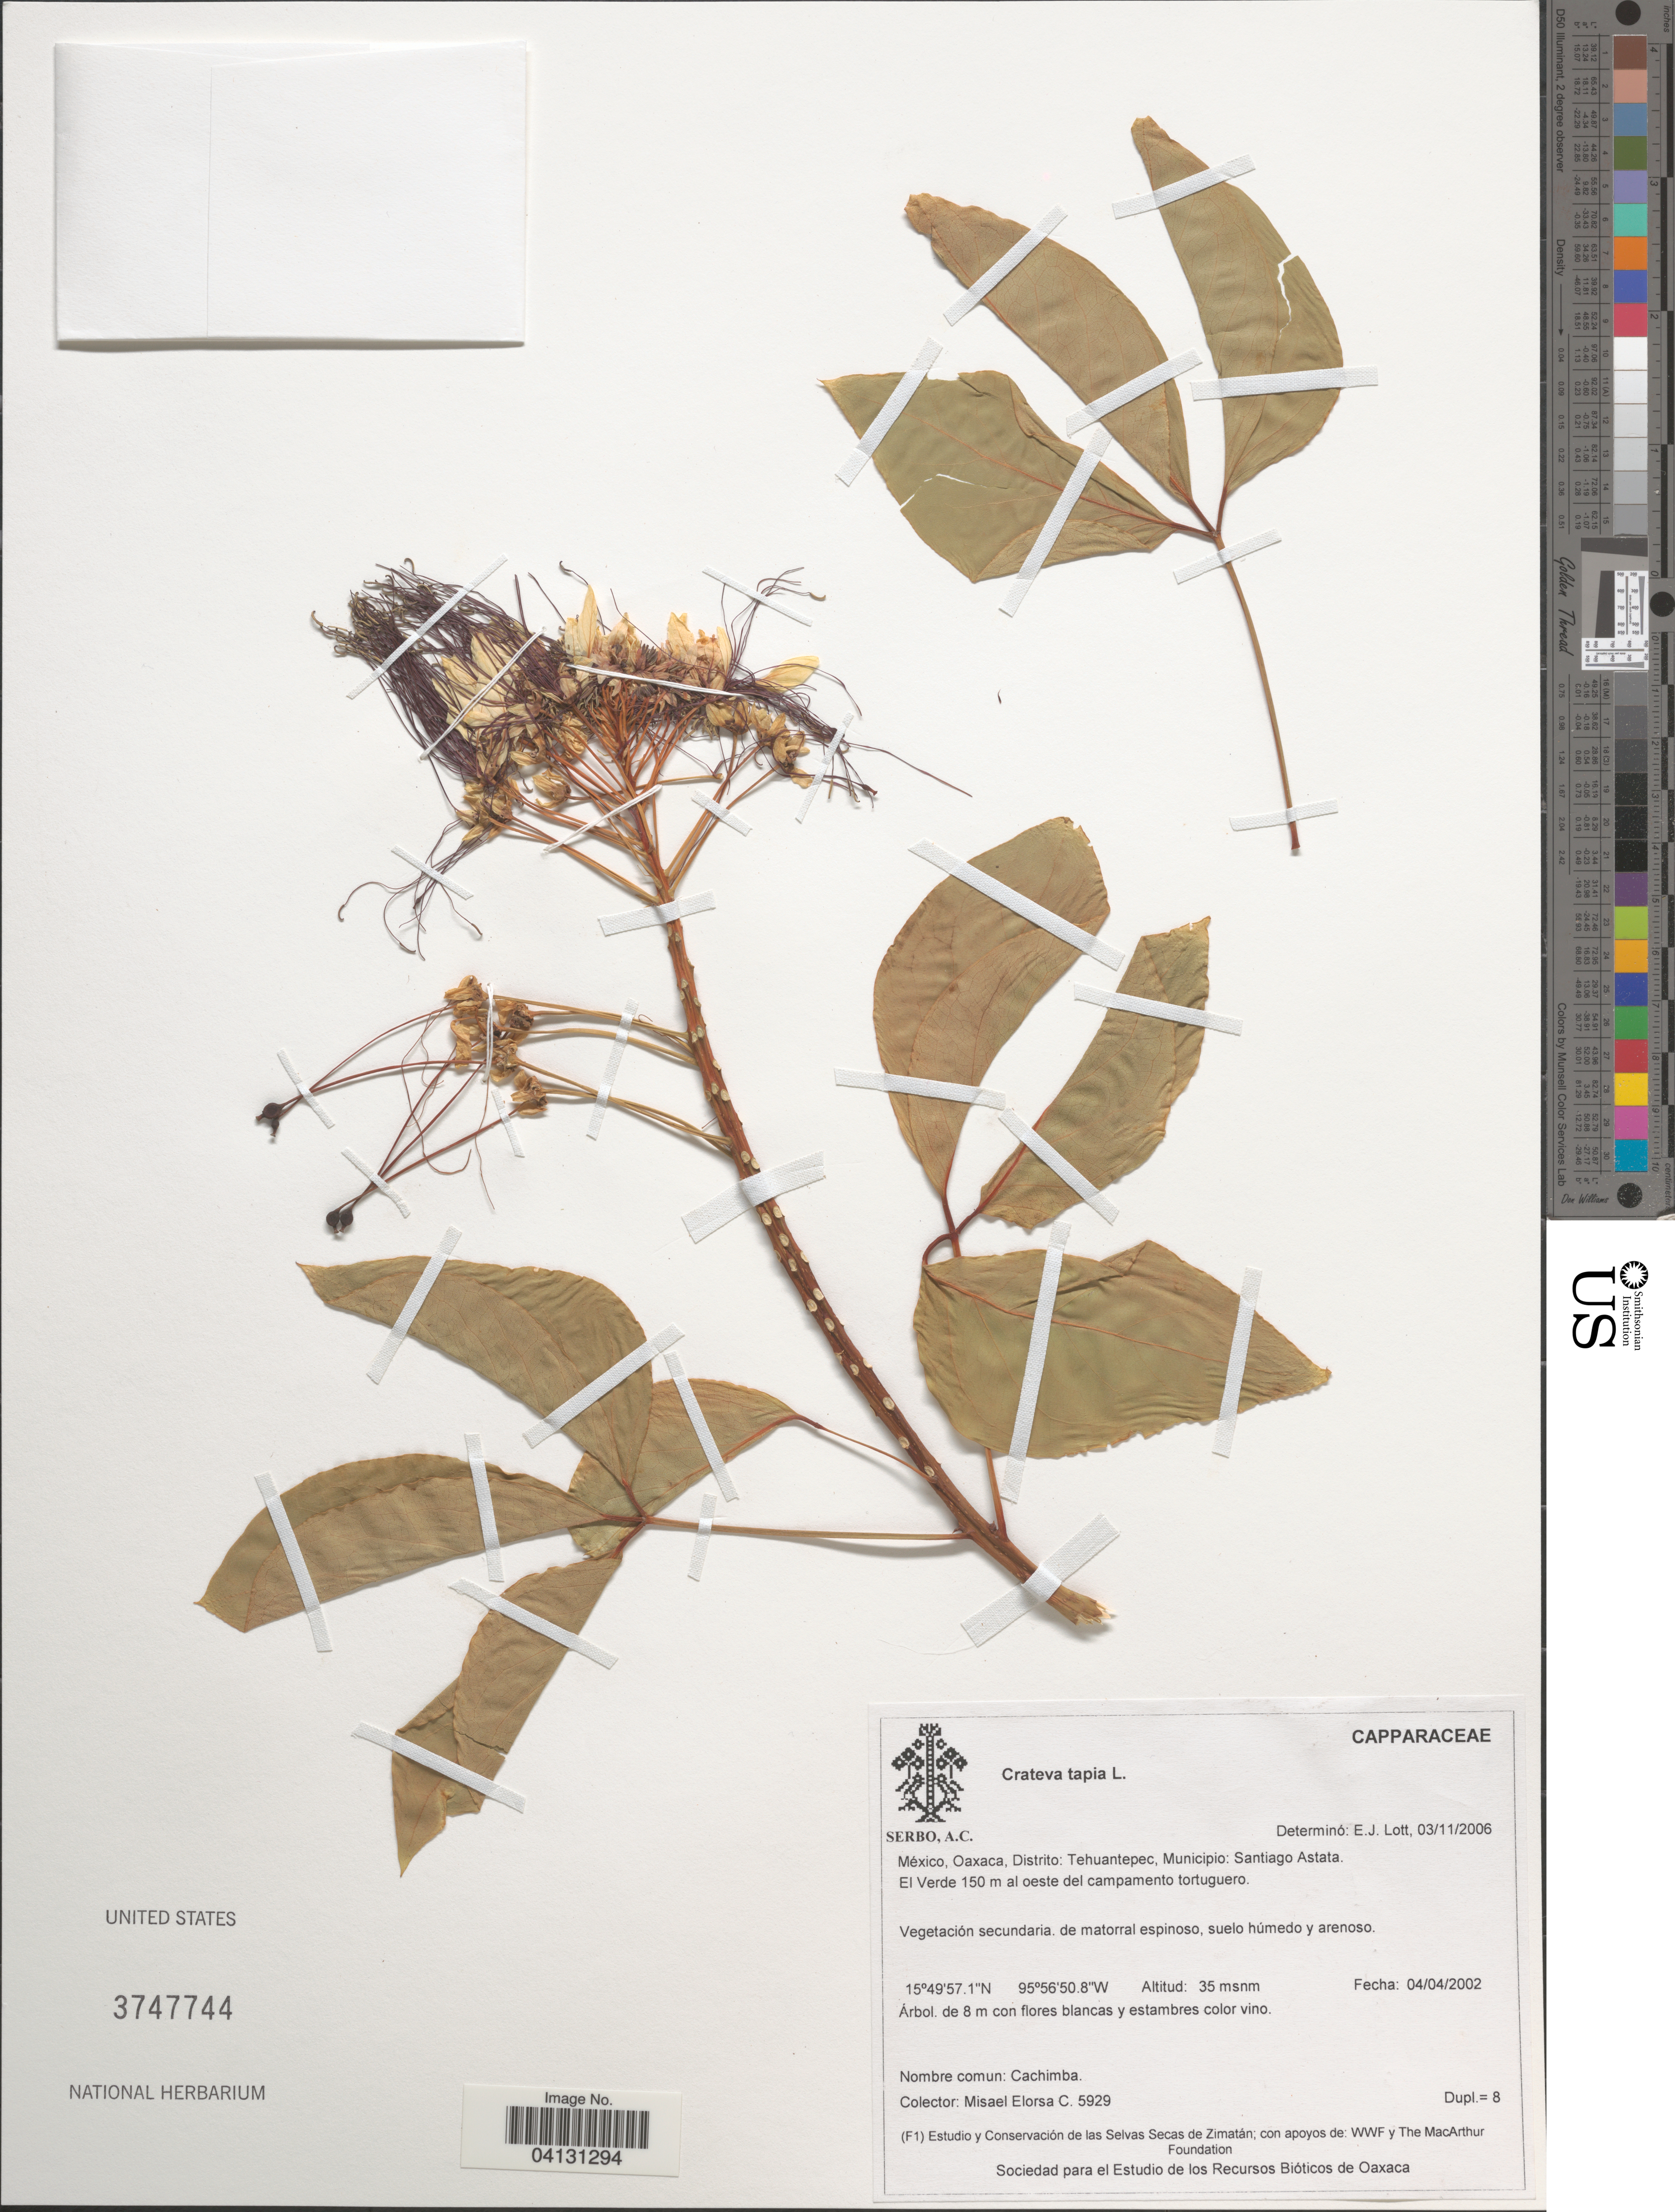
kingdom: Plantae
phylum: Tracheophyta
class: Magnoliopsida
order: Brassicales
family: Capparaceae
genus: Crateva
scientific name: Crateva tapia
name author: L.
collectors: M. Elorsa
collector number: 5929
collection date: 2002-04-04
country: Mexico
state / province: Oaxaca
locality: Distrito: Tehuantepec, Municipio: Santiago Astata.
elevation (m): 35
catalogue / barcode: US 3747744